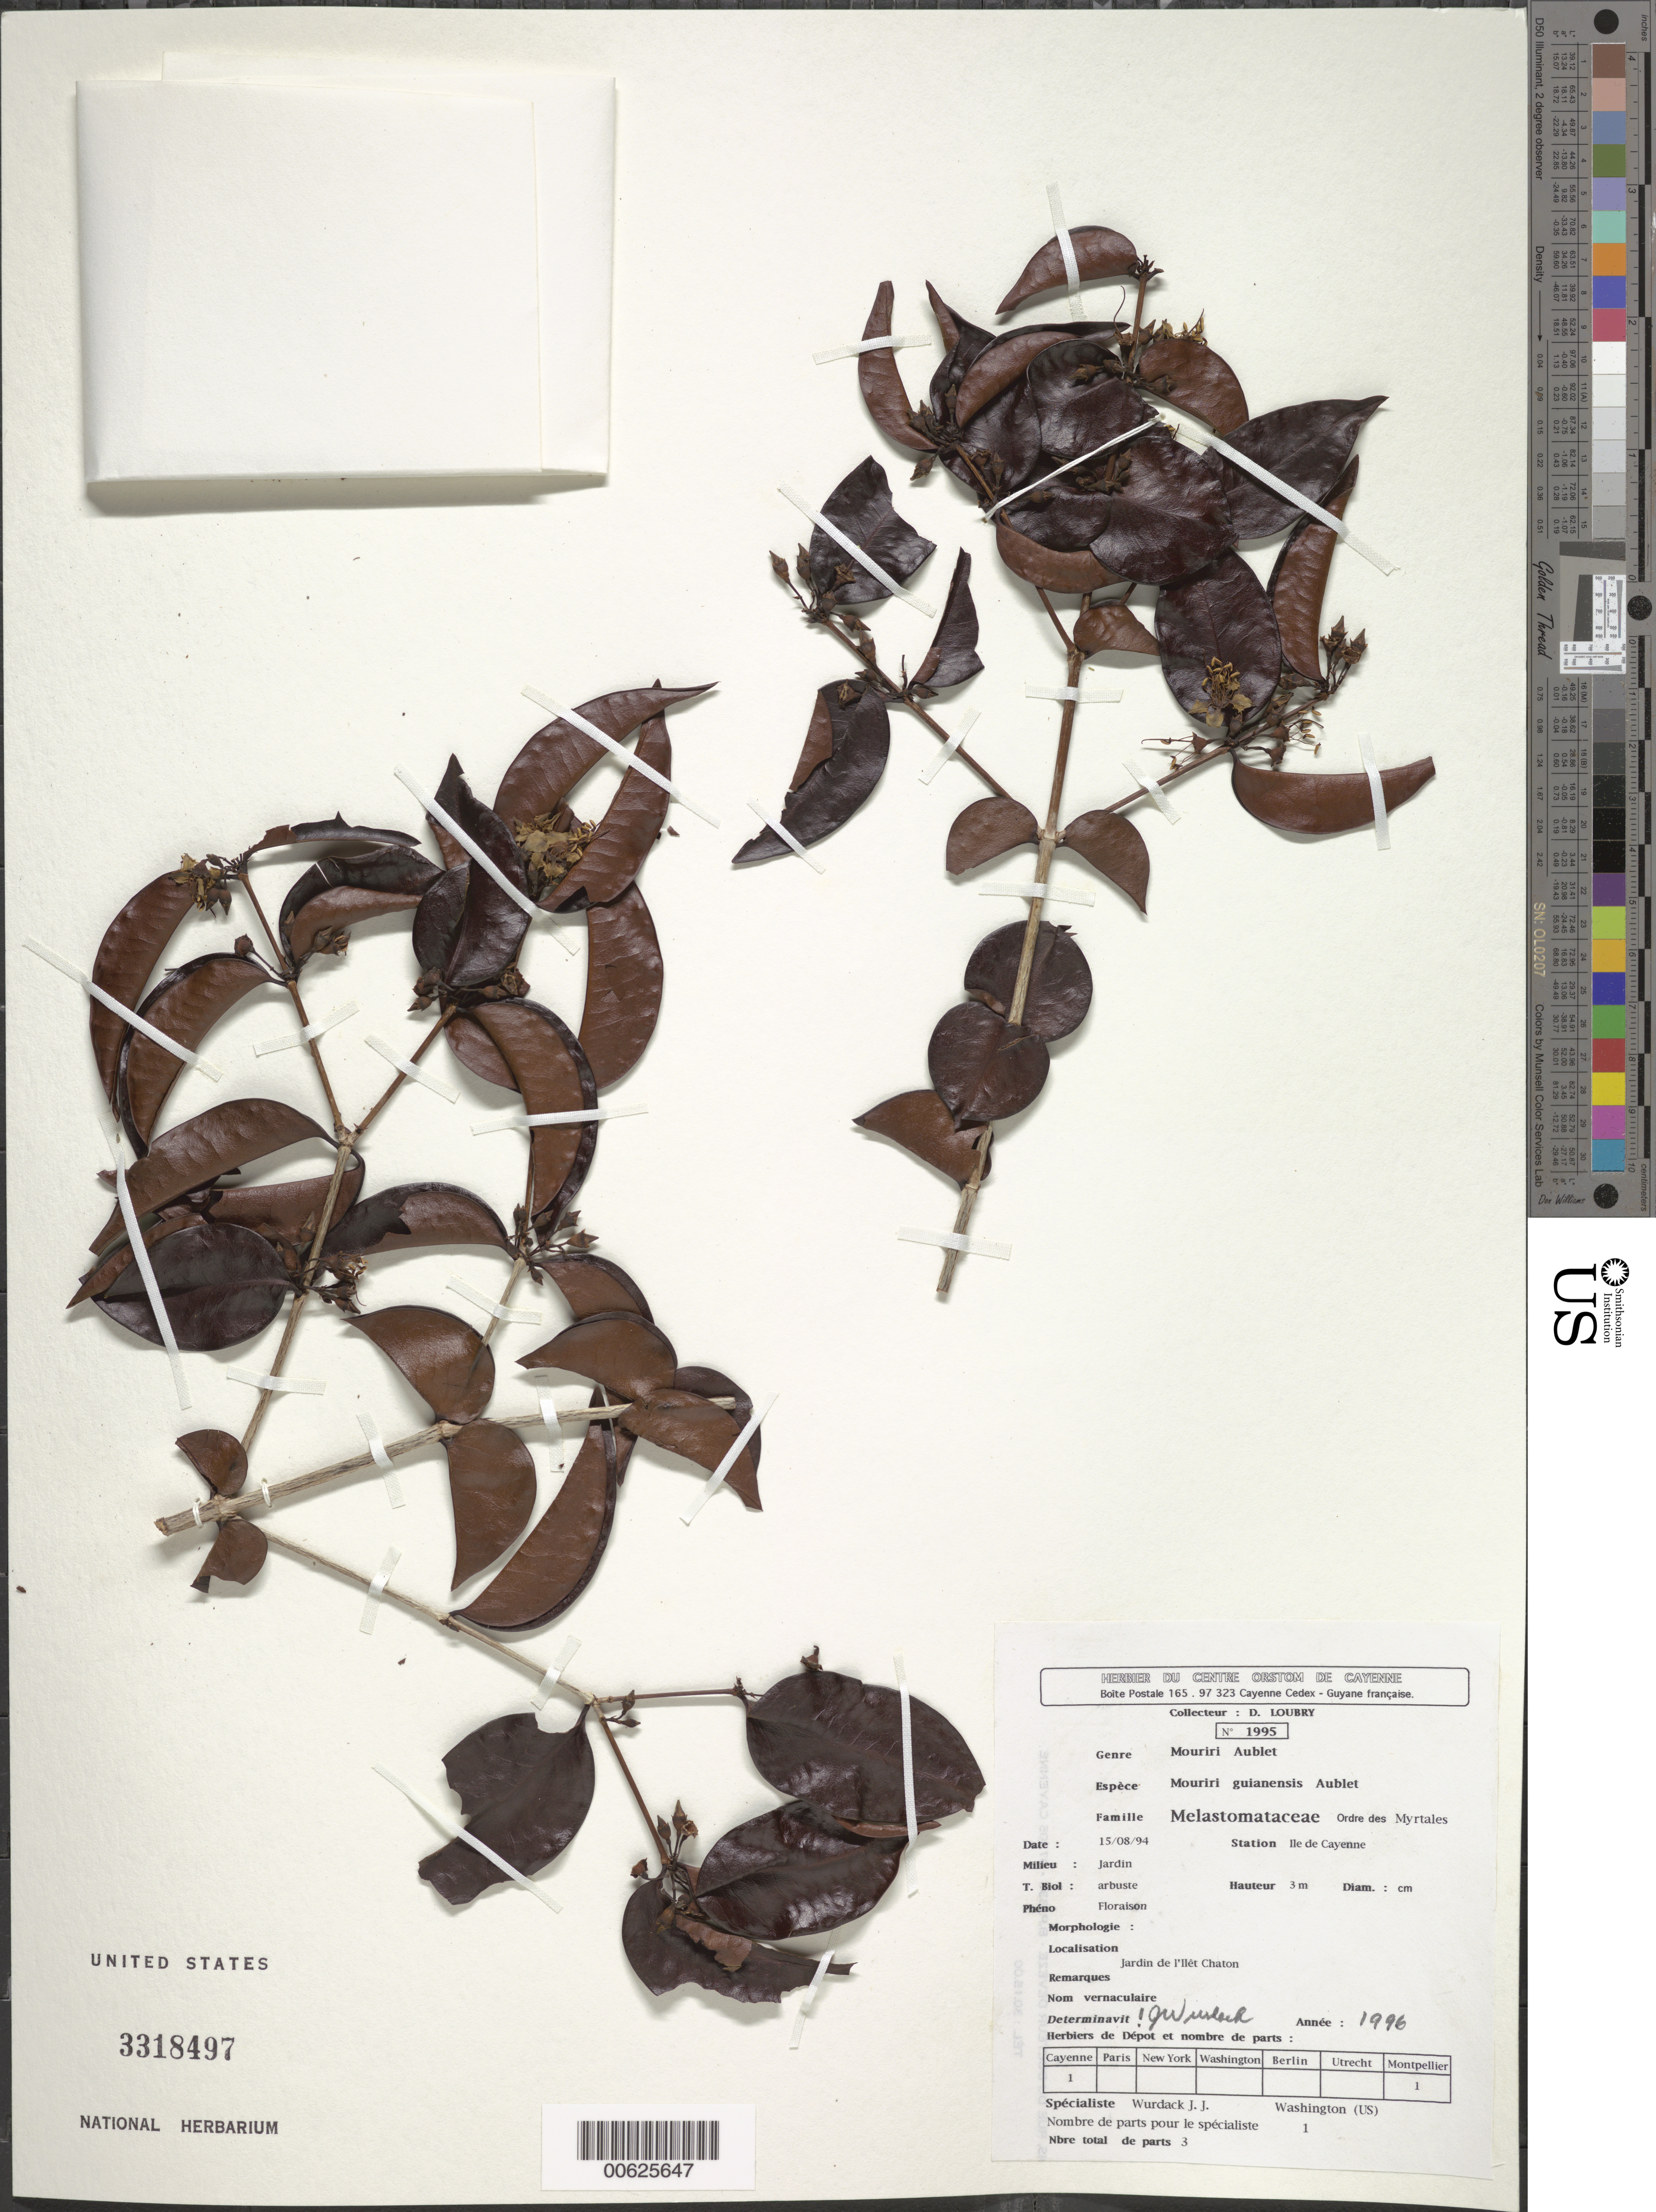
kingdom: Plantae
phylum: Tracheophyta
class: Magnoliopsida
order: Myrtales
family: Melastomataceae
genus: Mouriri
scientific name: Mouriri guianensis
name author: Aubl.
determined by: Wurdack, John J., (US), US (UNITED STATES)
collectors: D. Loubry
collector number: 1995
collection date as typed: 15-Aug-94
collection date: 1994-08-15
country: French Guiana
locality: Ile de Cayenne, Jardin de l'Ilet Chanton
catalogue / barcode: US 3318497